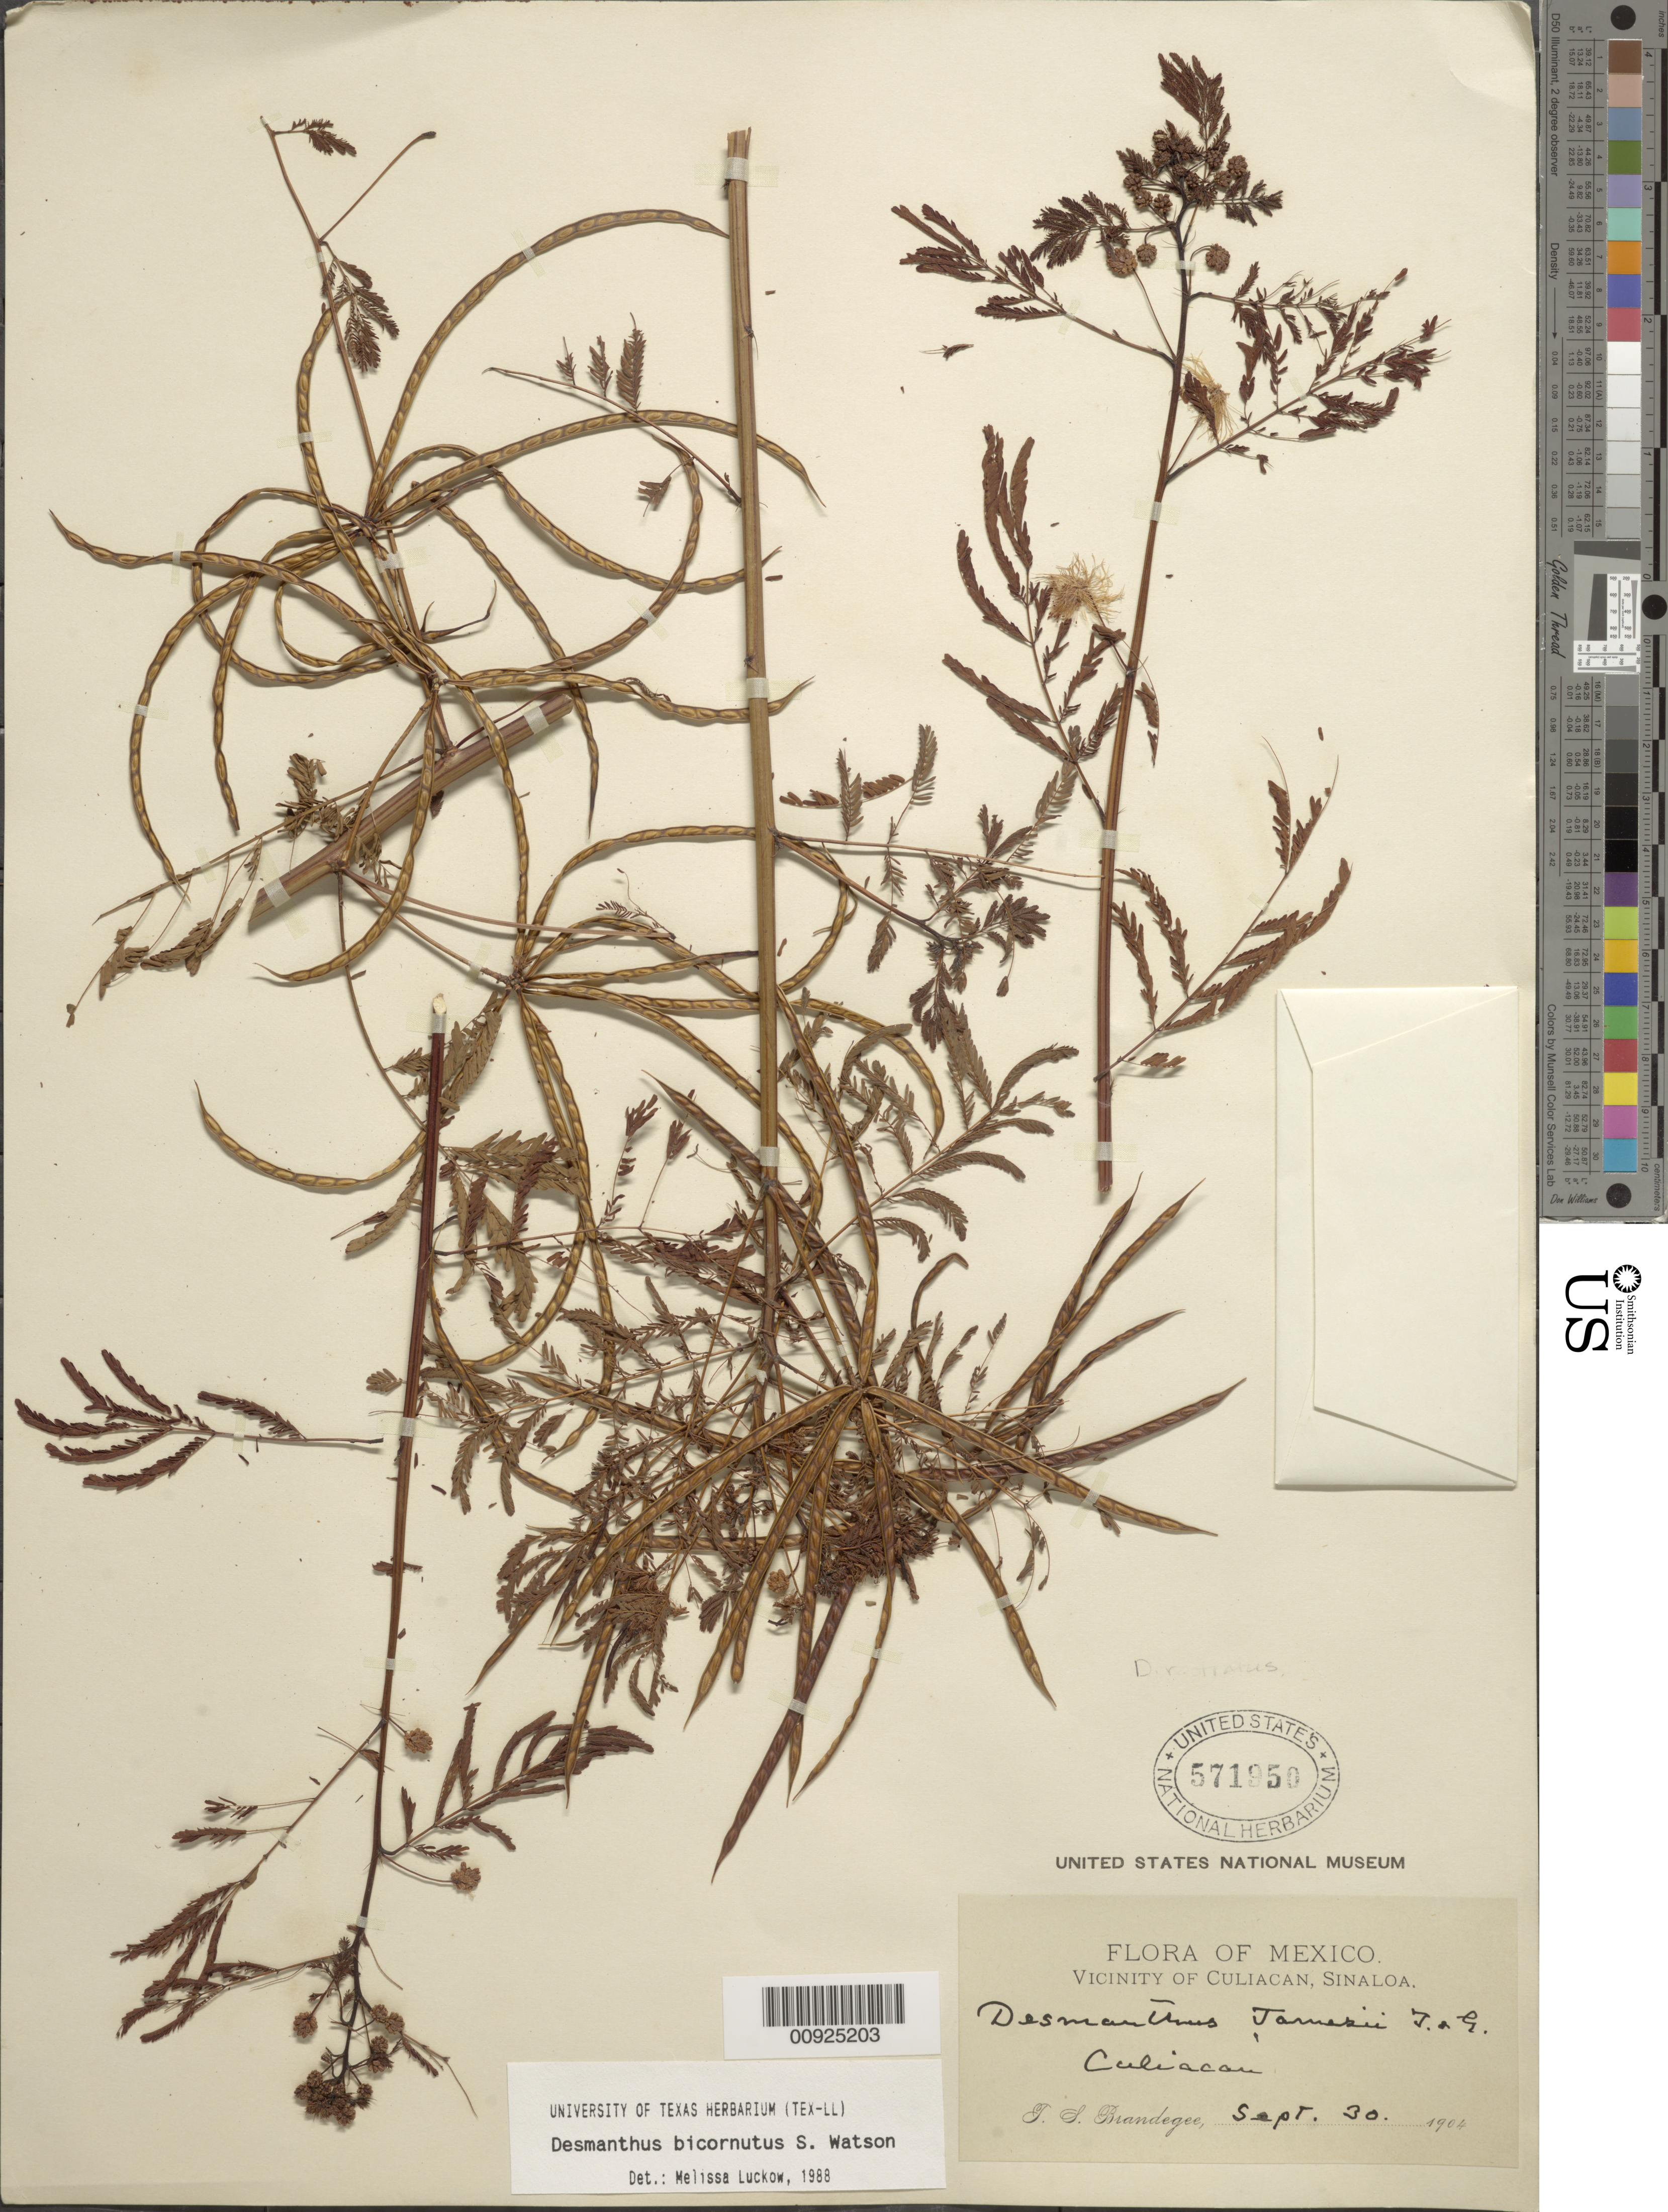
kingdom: Plantae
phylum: Tracheophyta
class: Magnoliopsida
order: Fabales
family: Fabaceae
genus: Desmanthus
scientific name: Desmanthus bicornutus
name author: S. Watson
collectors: T. S. Brandegee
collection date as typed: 30 Sep 1904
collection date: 1904-09-30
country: Mexico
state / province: Sinaloa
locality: Culiacan, Sinaloa.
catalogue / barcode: US 571950